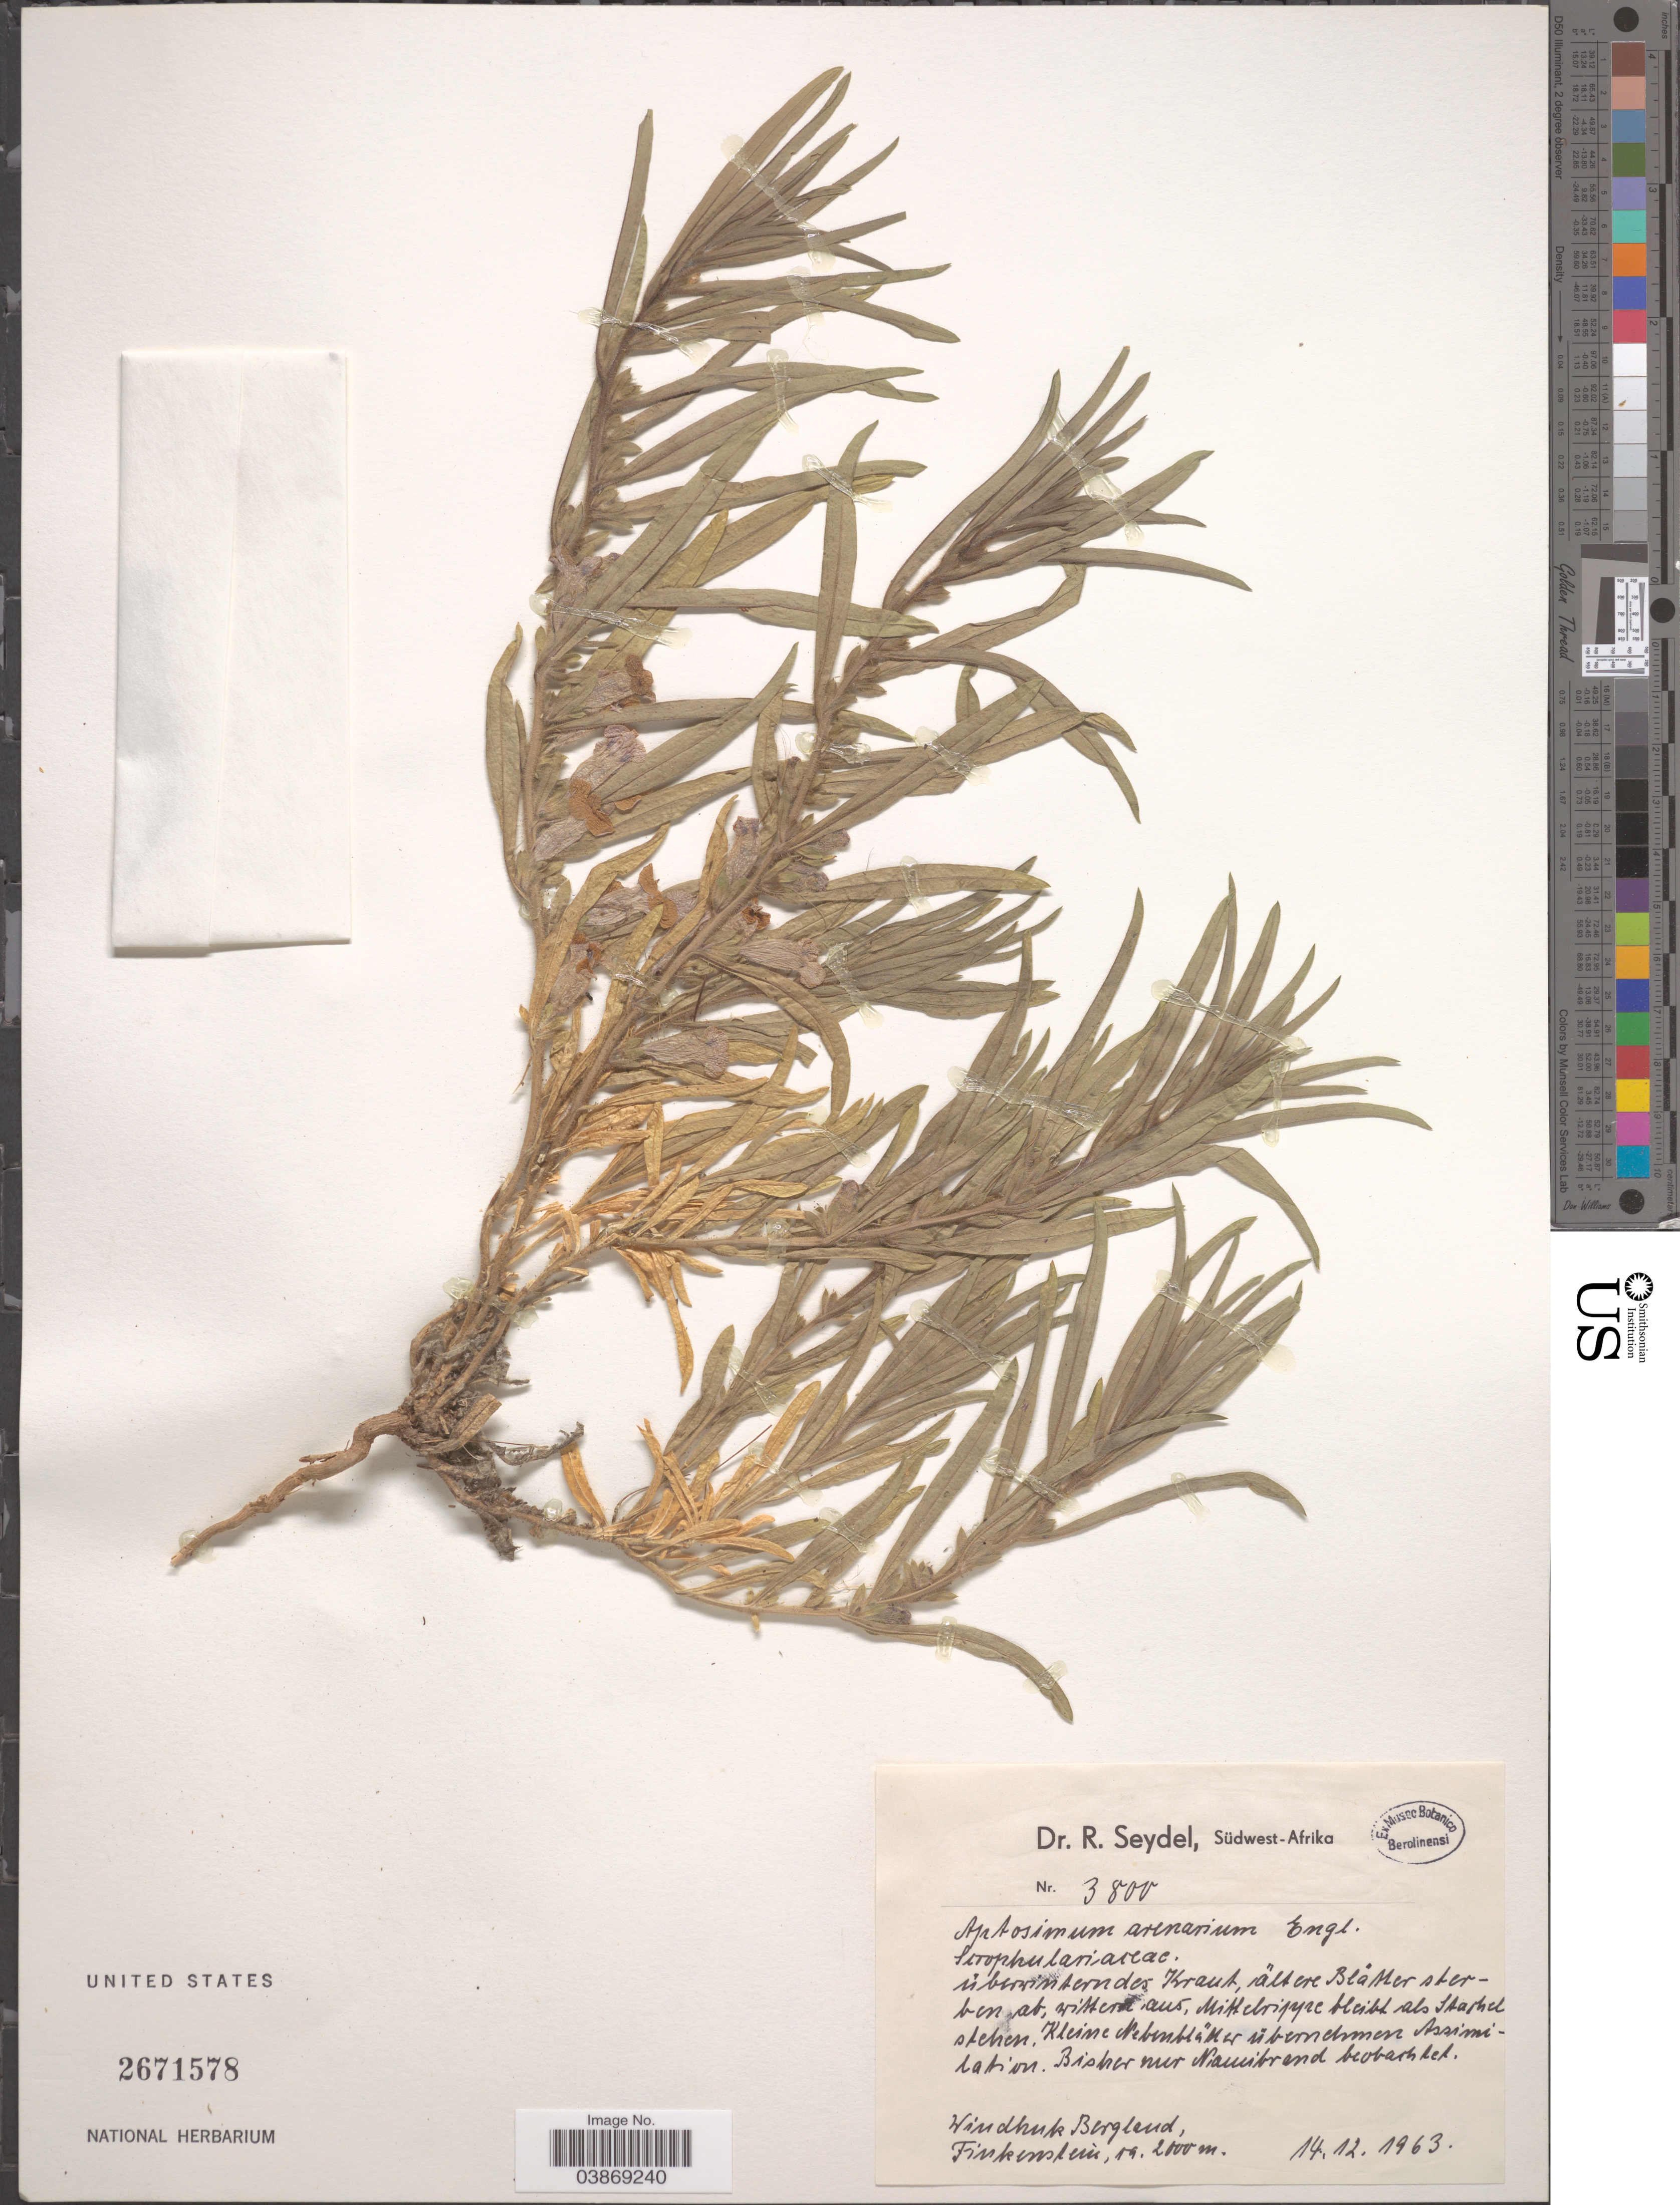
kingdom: Plantae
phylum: Tracheophyta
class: Magnoliopsida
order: Lamiales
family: Scrophulariaceae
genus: Aptosimum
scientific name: Aptosimum arenarium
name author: Engl.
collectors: R. Seydel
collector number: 3800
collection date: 1963-12-14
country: Namibia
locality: Windhuk Bergland, Finkenstein.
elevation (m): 2000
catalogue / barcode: US 2671578